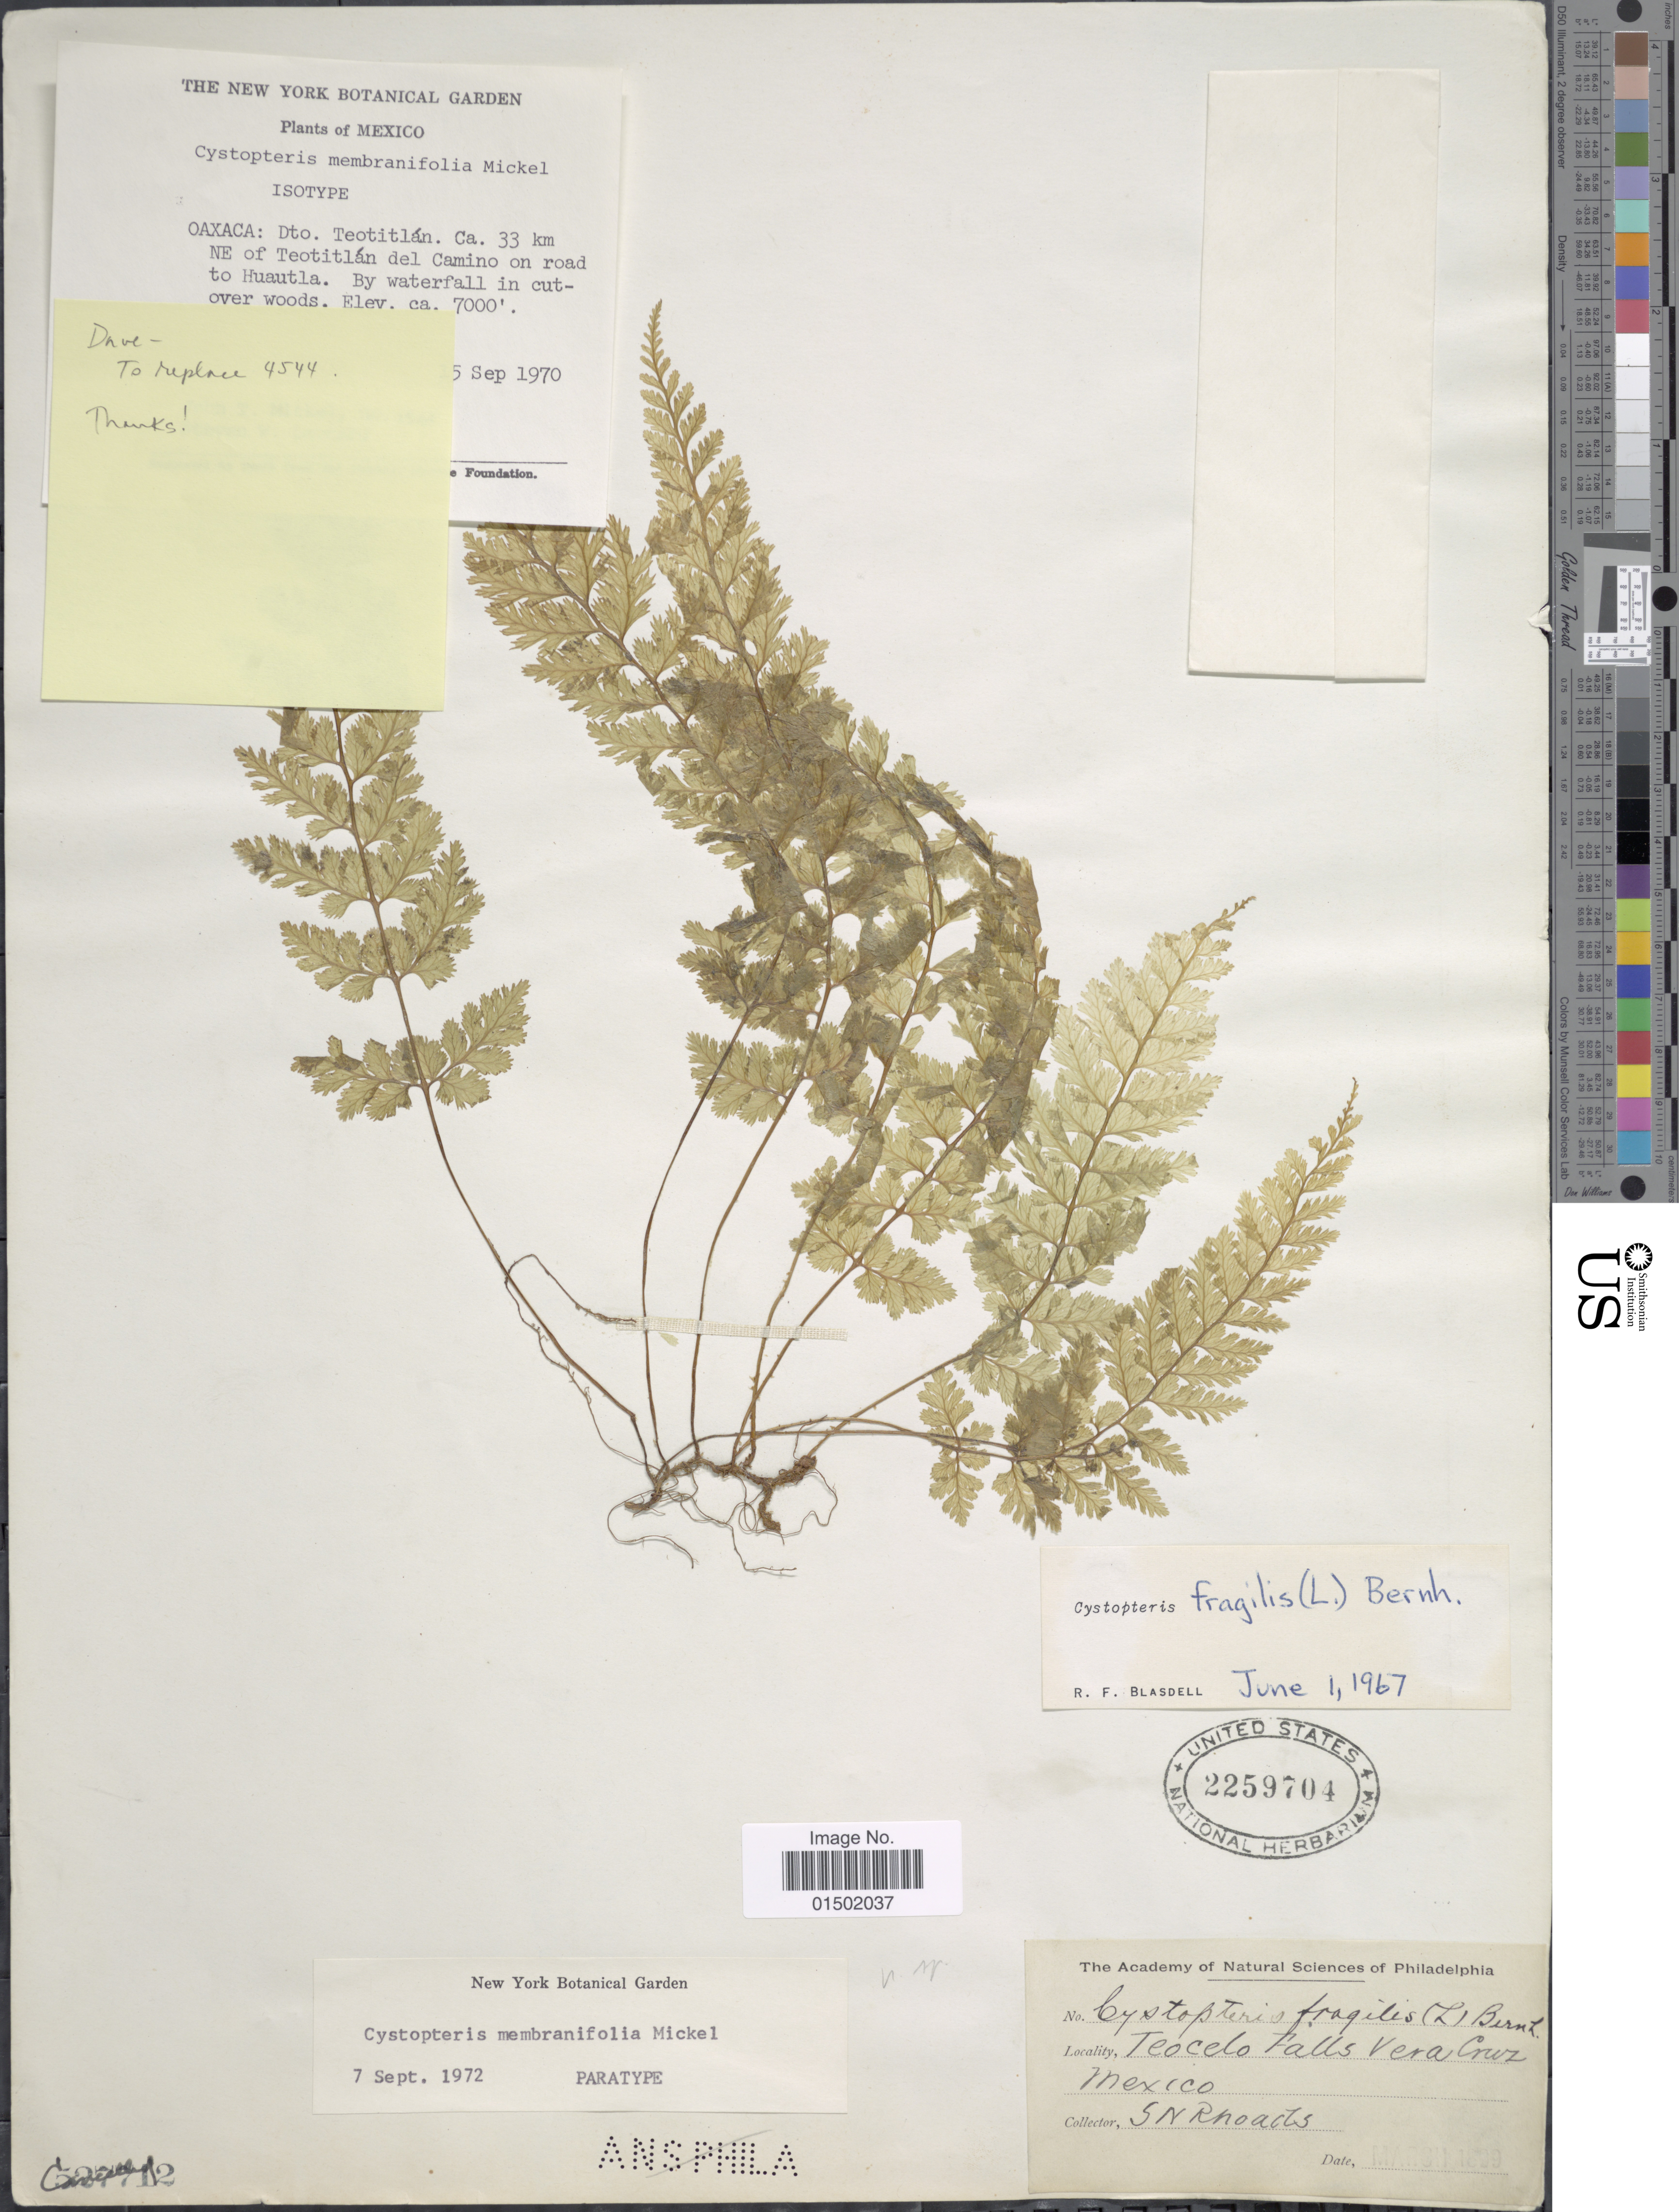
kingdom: Plantae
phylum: Tracheophyta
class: Polypodiopsida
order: Polypodiales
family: Cystopteridaceae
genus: Cystopteris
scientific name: Cystopteris membranifolia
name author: Mickel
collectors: S. Rhoads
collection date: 1899-03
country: Mexico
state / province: Veracruz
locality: Teocelo Falls, Vera Cruz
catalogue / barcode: US 2259704